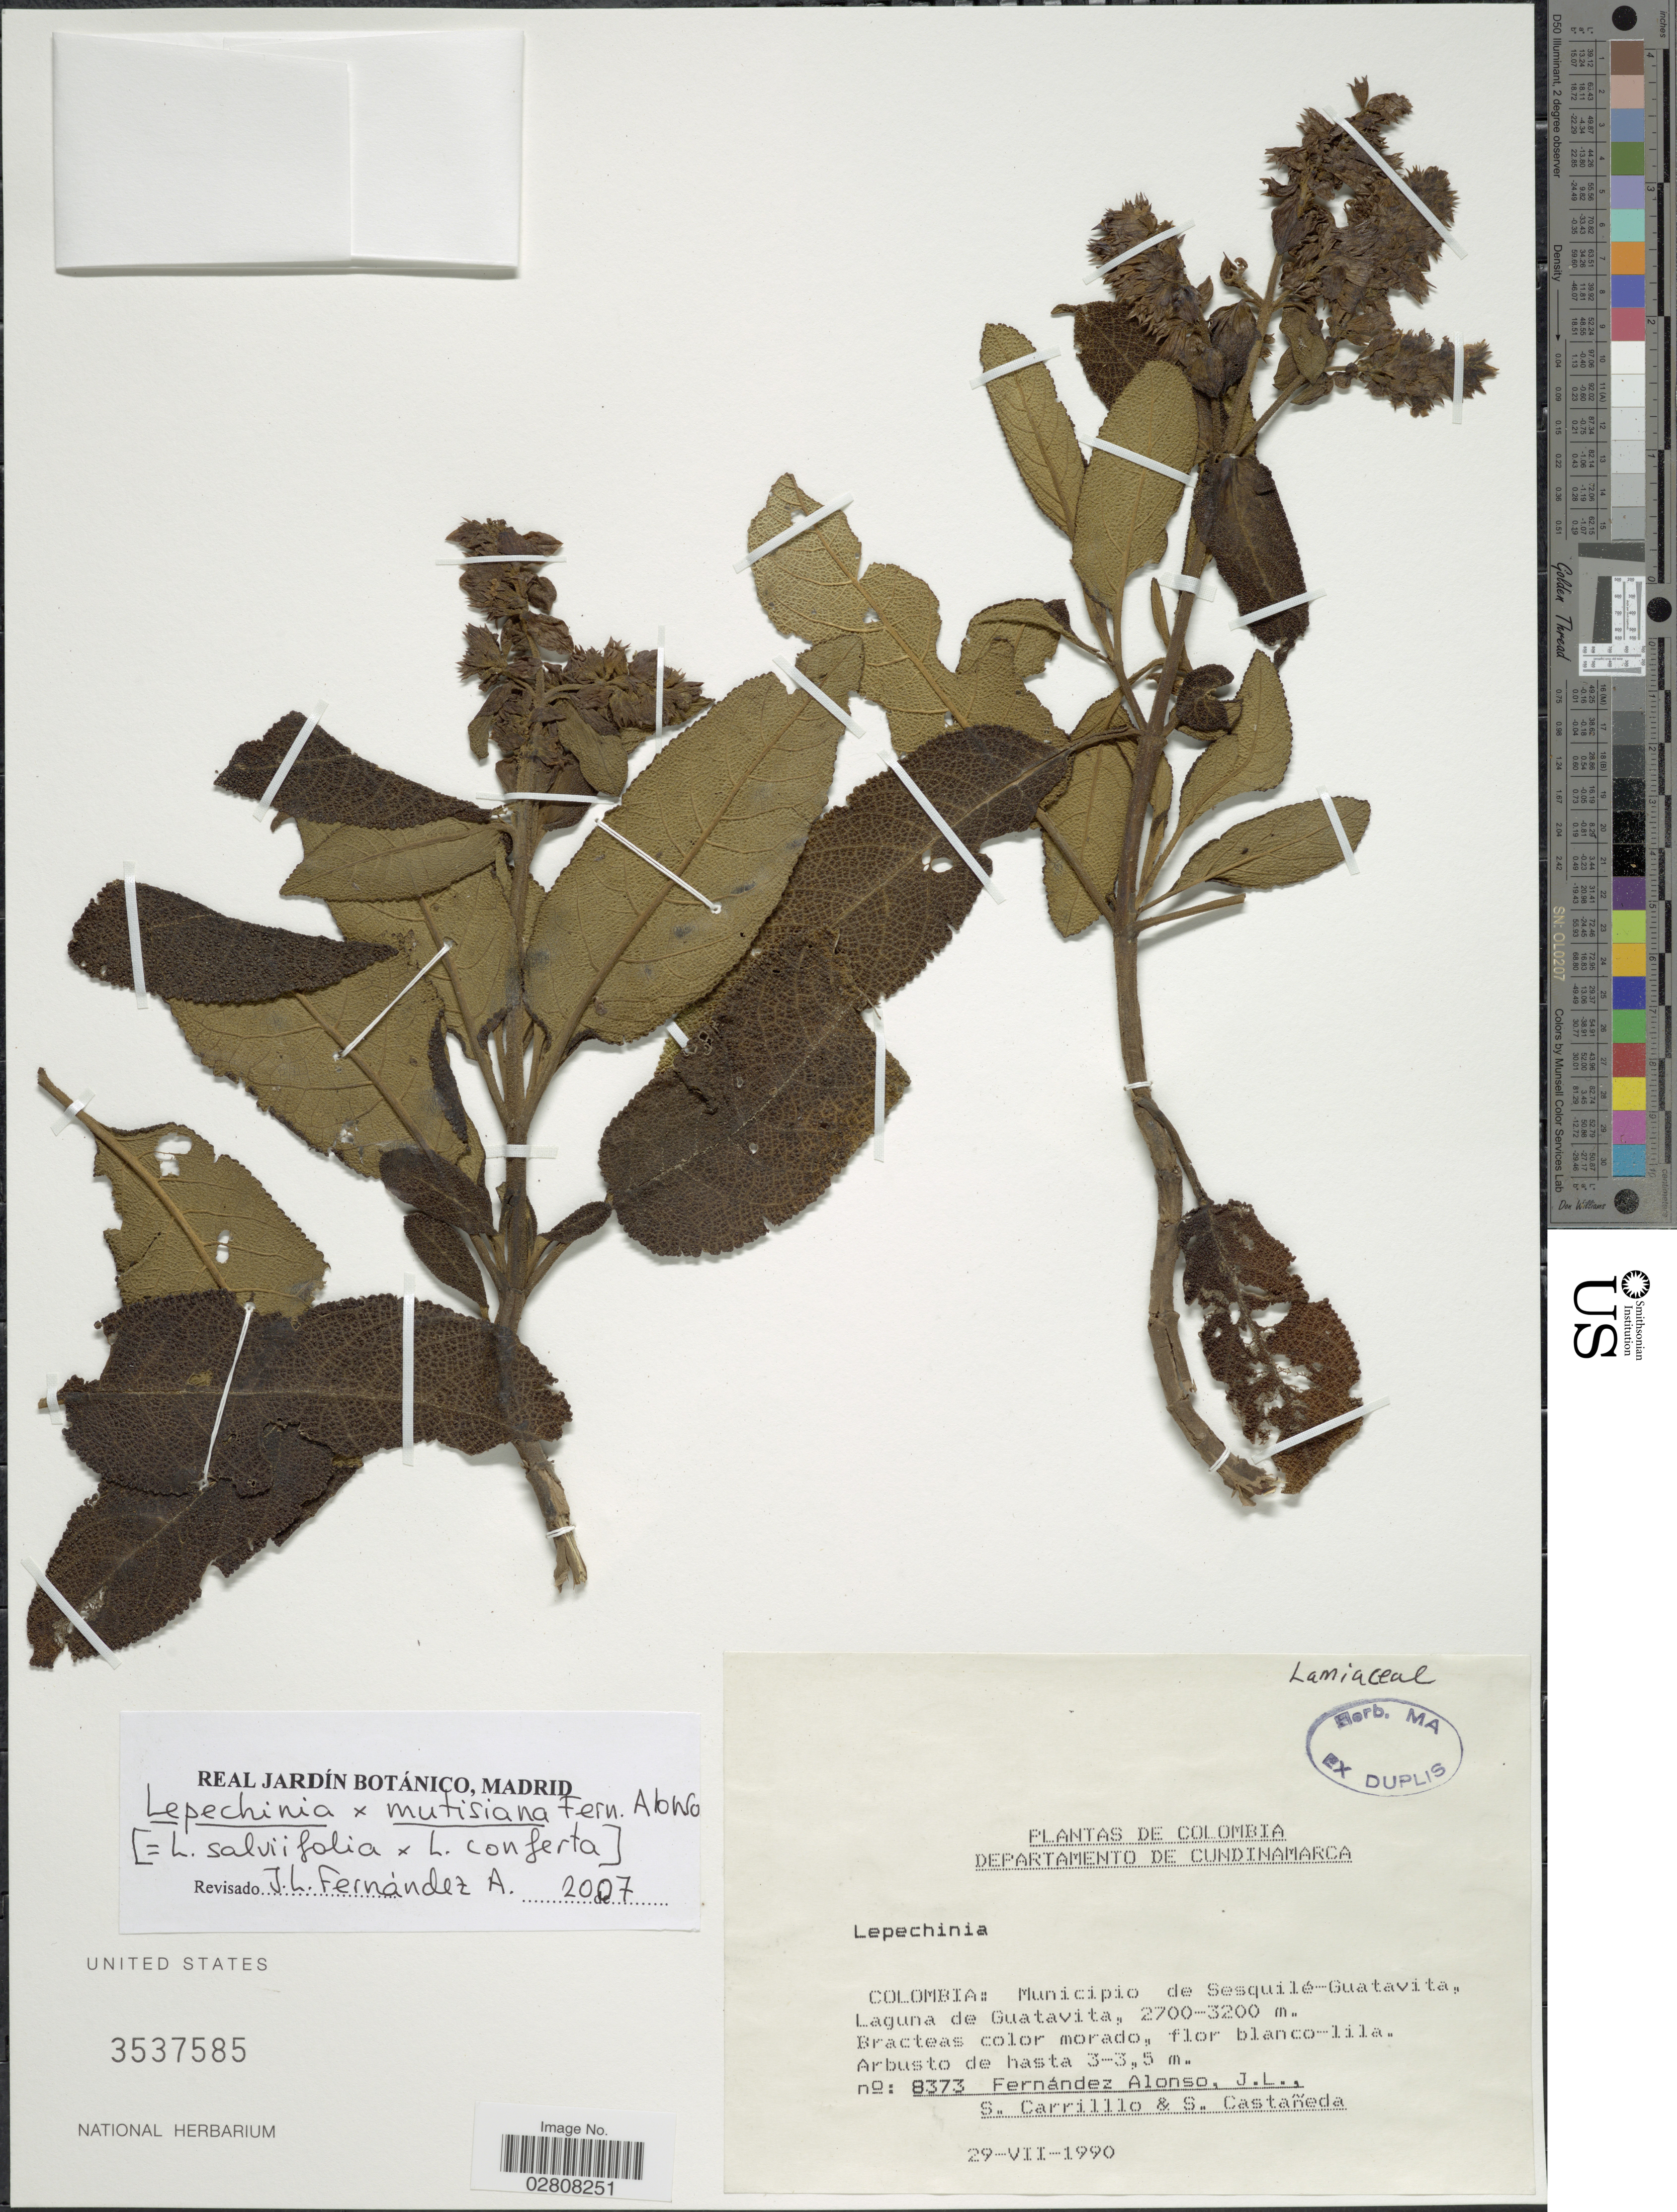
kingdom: Plantae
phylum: Tracheophyta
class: Magnoliopsida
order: Lamiales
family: Lamiaceae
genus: Lepechinia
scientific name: Lepechinia paniculata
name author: (Kunth) Epling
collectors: J. L. Fernández-Alonso, S. Carrillolo & S. Castañeda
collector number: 8373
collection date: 1990-07-29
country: Colombia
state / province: Cundinamarca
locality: Departamento de Cundinamarca. Municipio de Sesquilé-Guatavita, Laguna de Guatavita.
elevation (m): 2700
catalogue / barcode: US 3537585